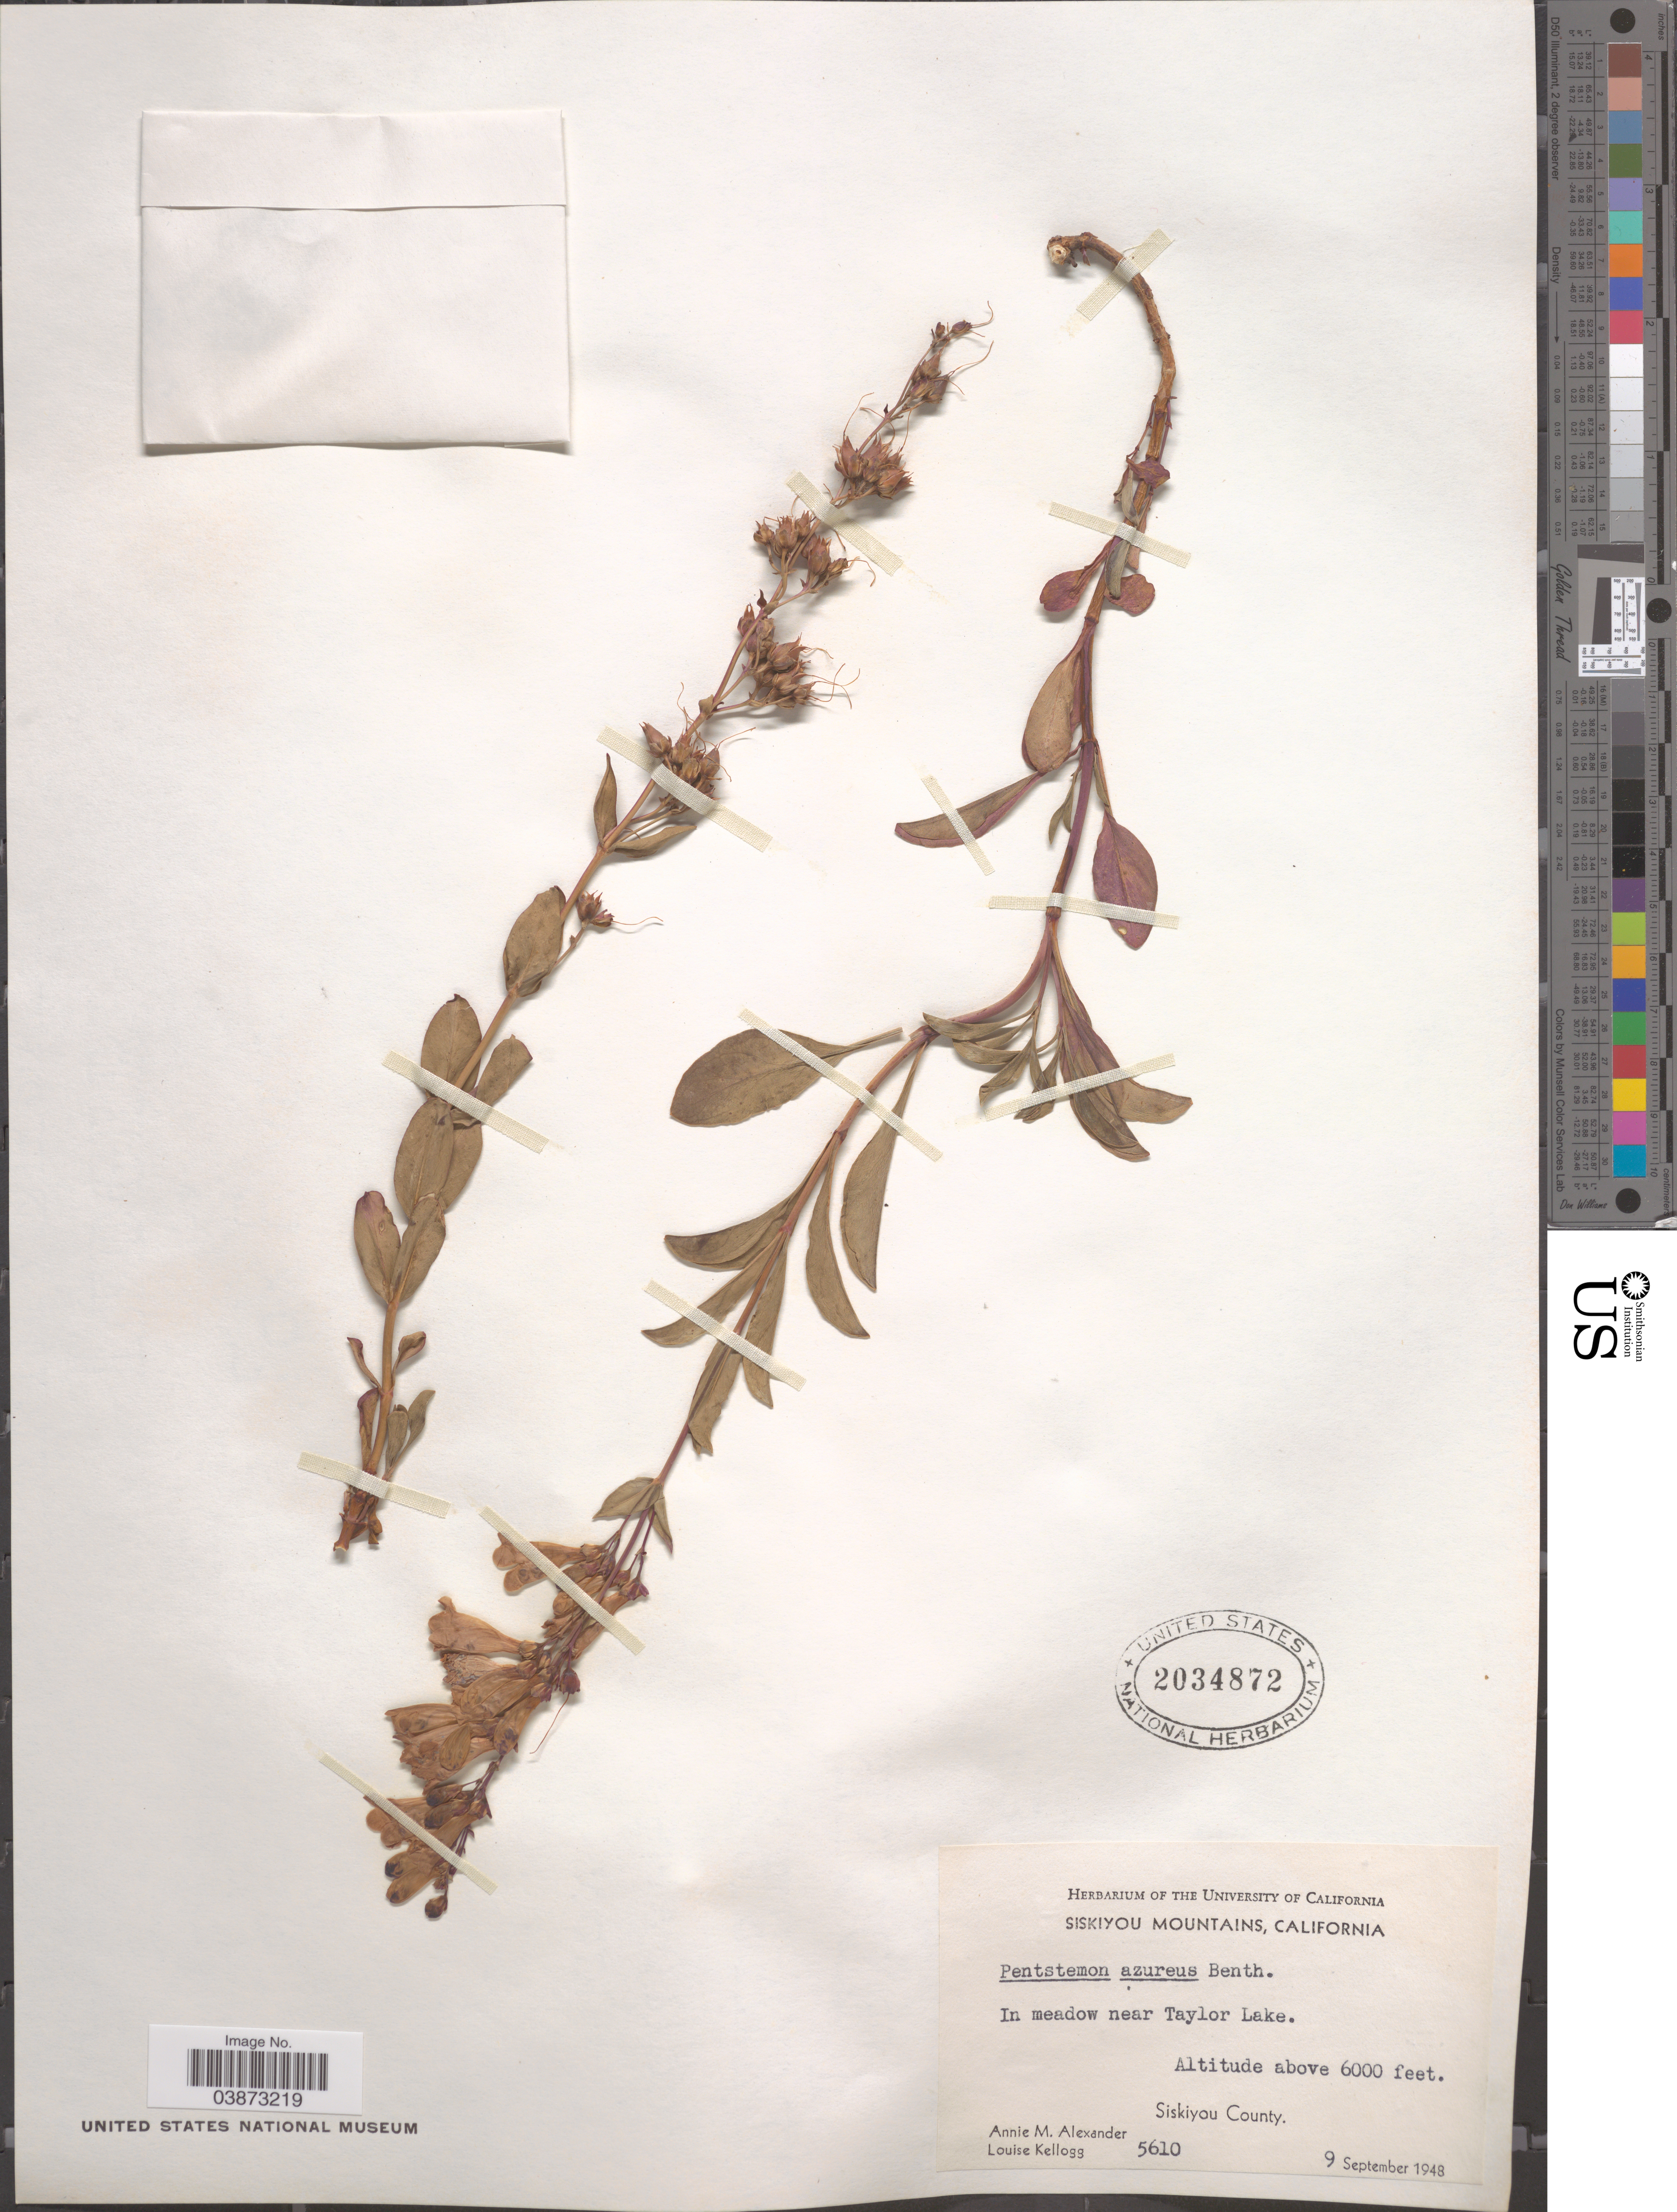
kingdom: Plantae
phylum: Tracheophyta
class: Magnoliopsida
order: Lamiales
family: Plantaginaceae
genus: Penstemon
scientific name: Penstemon azureus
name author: Benth.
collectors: A. M. Alexander & L. Kellogg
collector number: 5610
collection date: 1948-09-09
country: United States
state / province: California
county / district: Siskiyou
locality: Siskiyou Mountains. In meadow near Taylor Lake. Siskiyou County.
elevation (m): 1829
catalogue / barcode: US 2034872